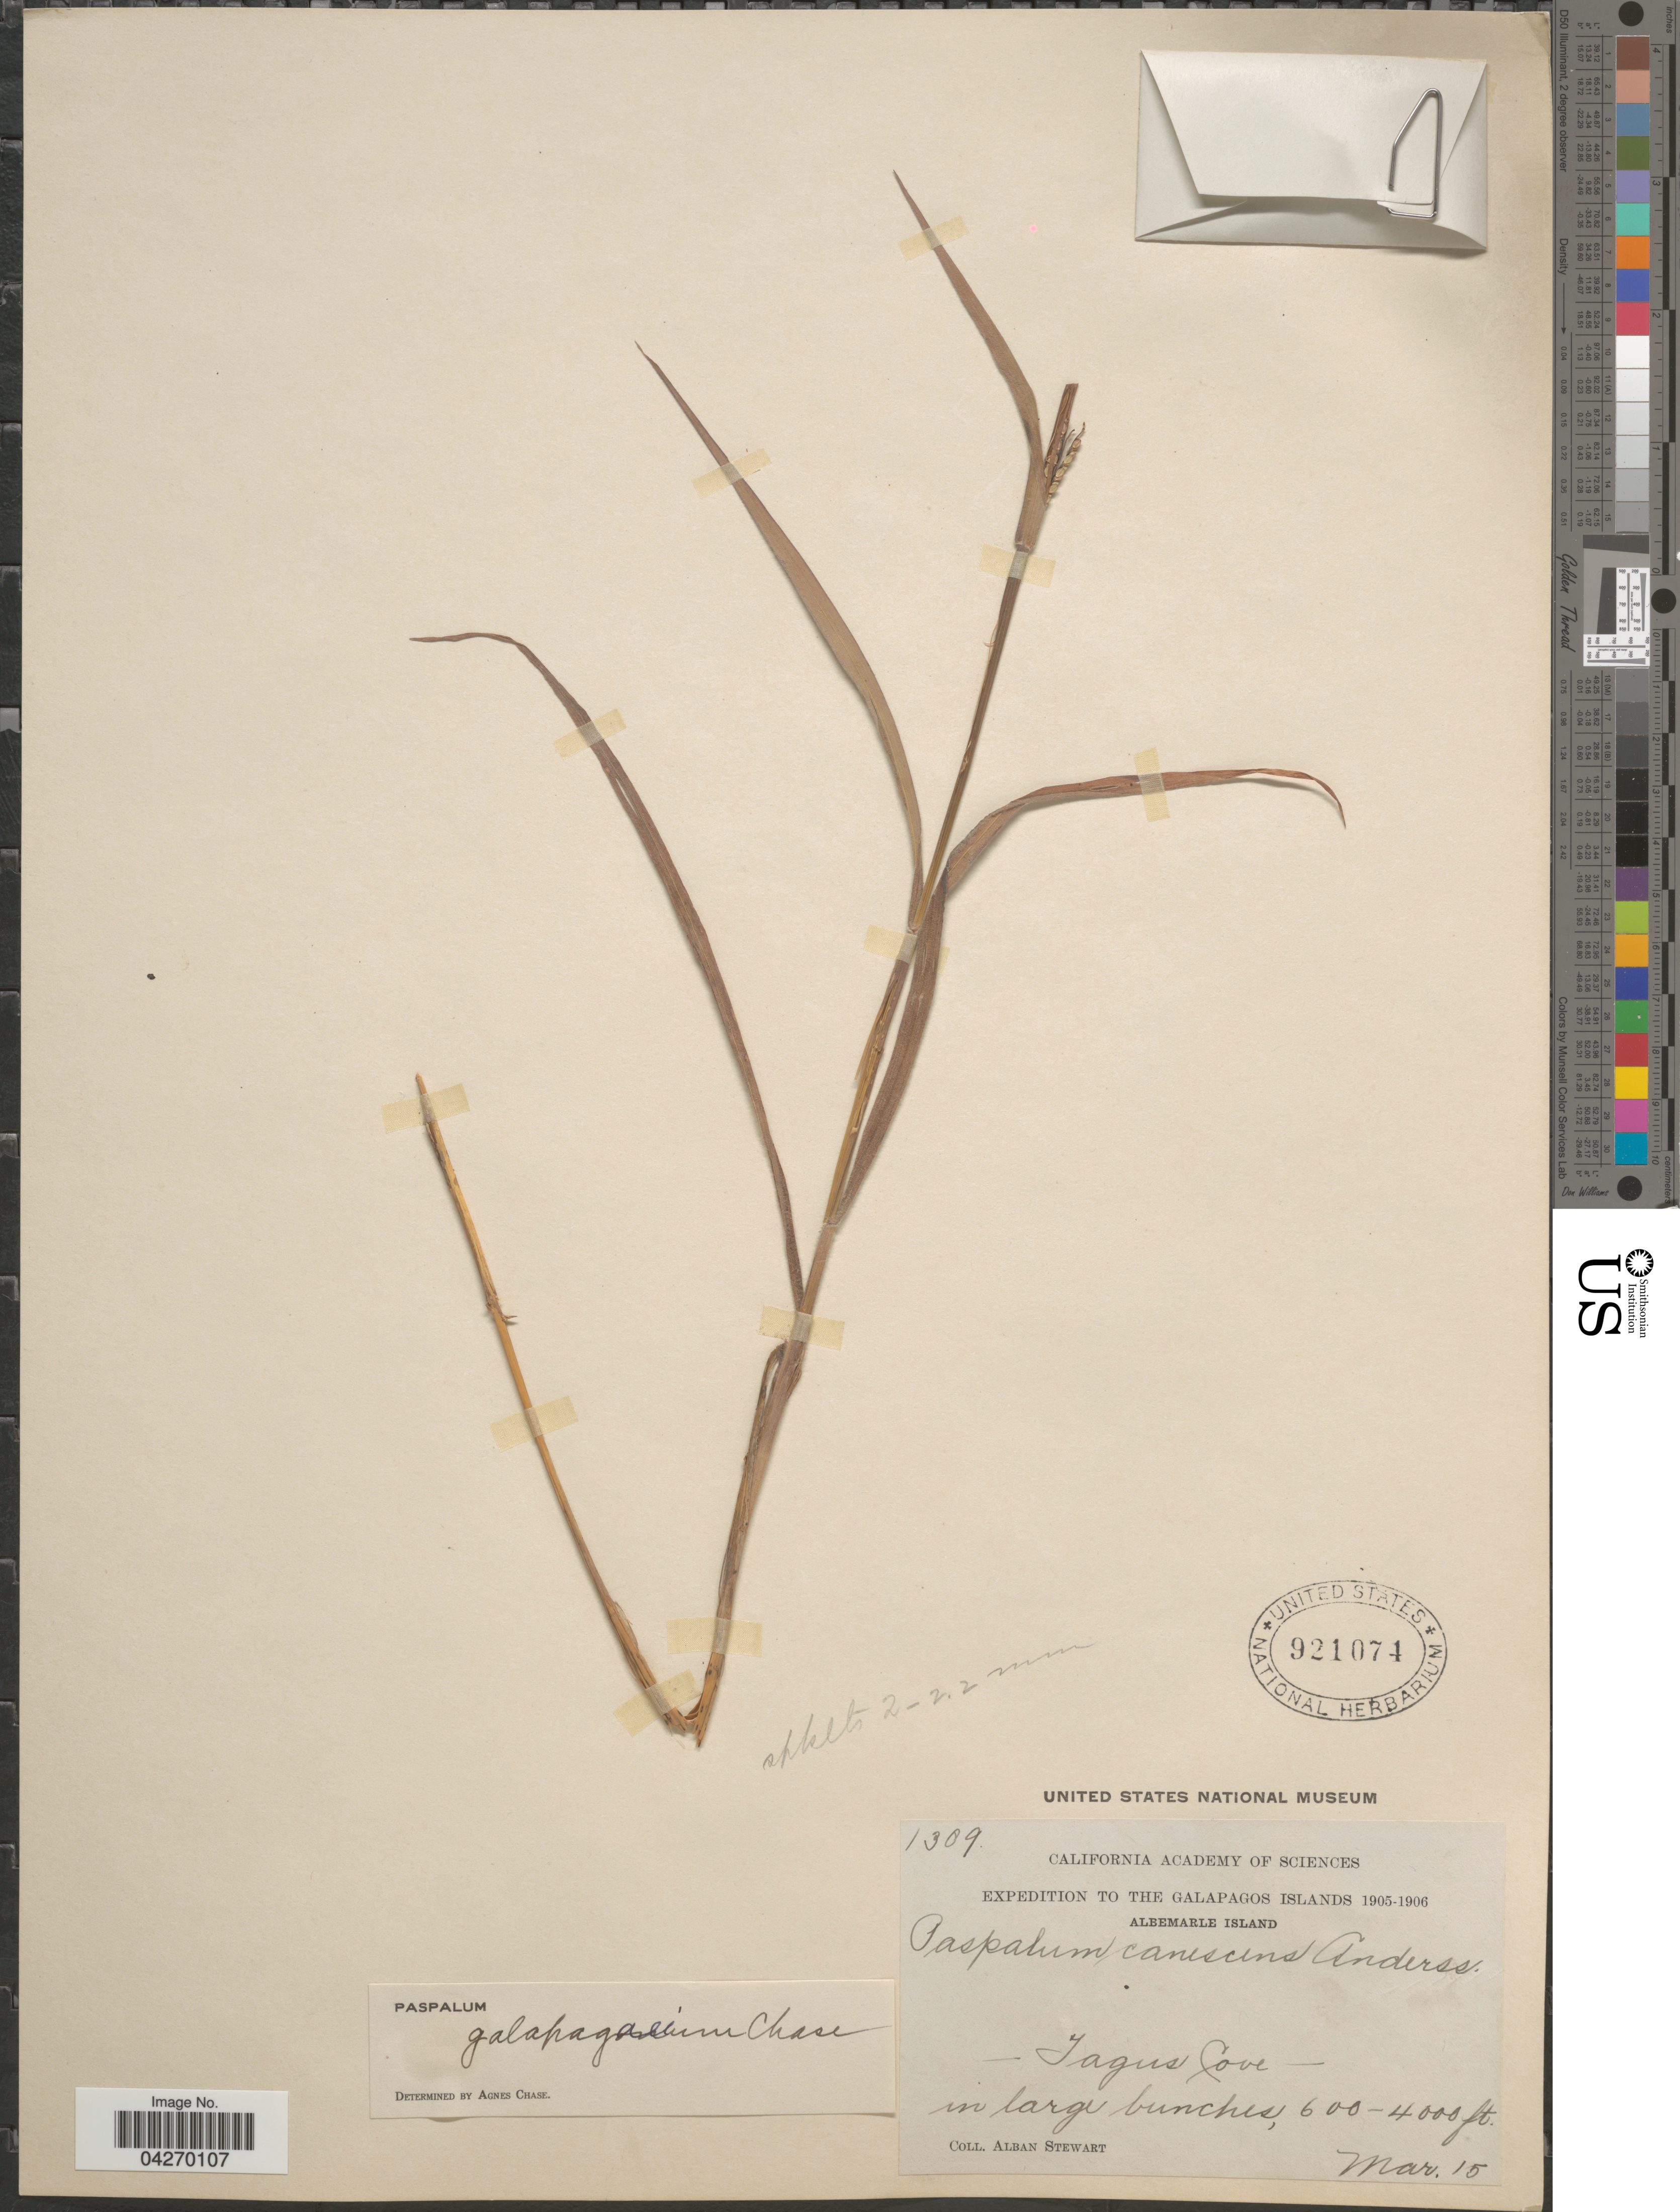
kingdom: Plantae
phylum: Tracheophyta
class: Liliopsida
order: Poales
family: Poaceae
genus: Paspalum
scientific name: Paspalum galapageium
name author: Chase ex Hitchc.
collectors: A. Stewart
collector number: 1389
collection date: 1905-03-15/1906-03-15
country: Ecuador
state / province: Colón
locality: Expedition to the Galapagos Islands 1905-1906. Albemarle Island. Tagus Cove.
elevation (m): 183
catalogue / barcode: US 921074